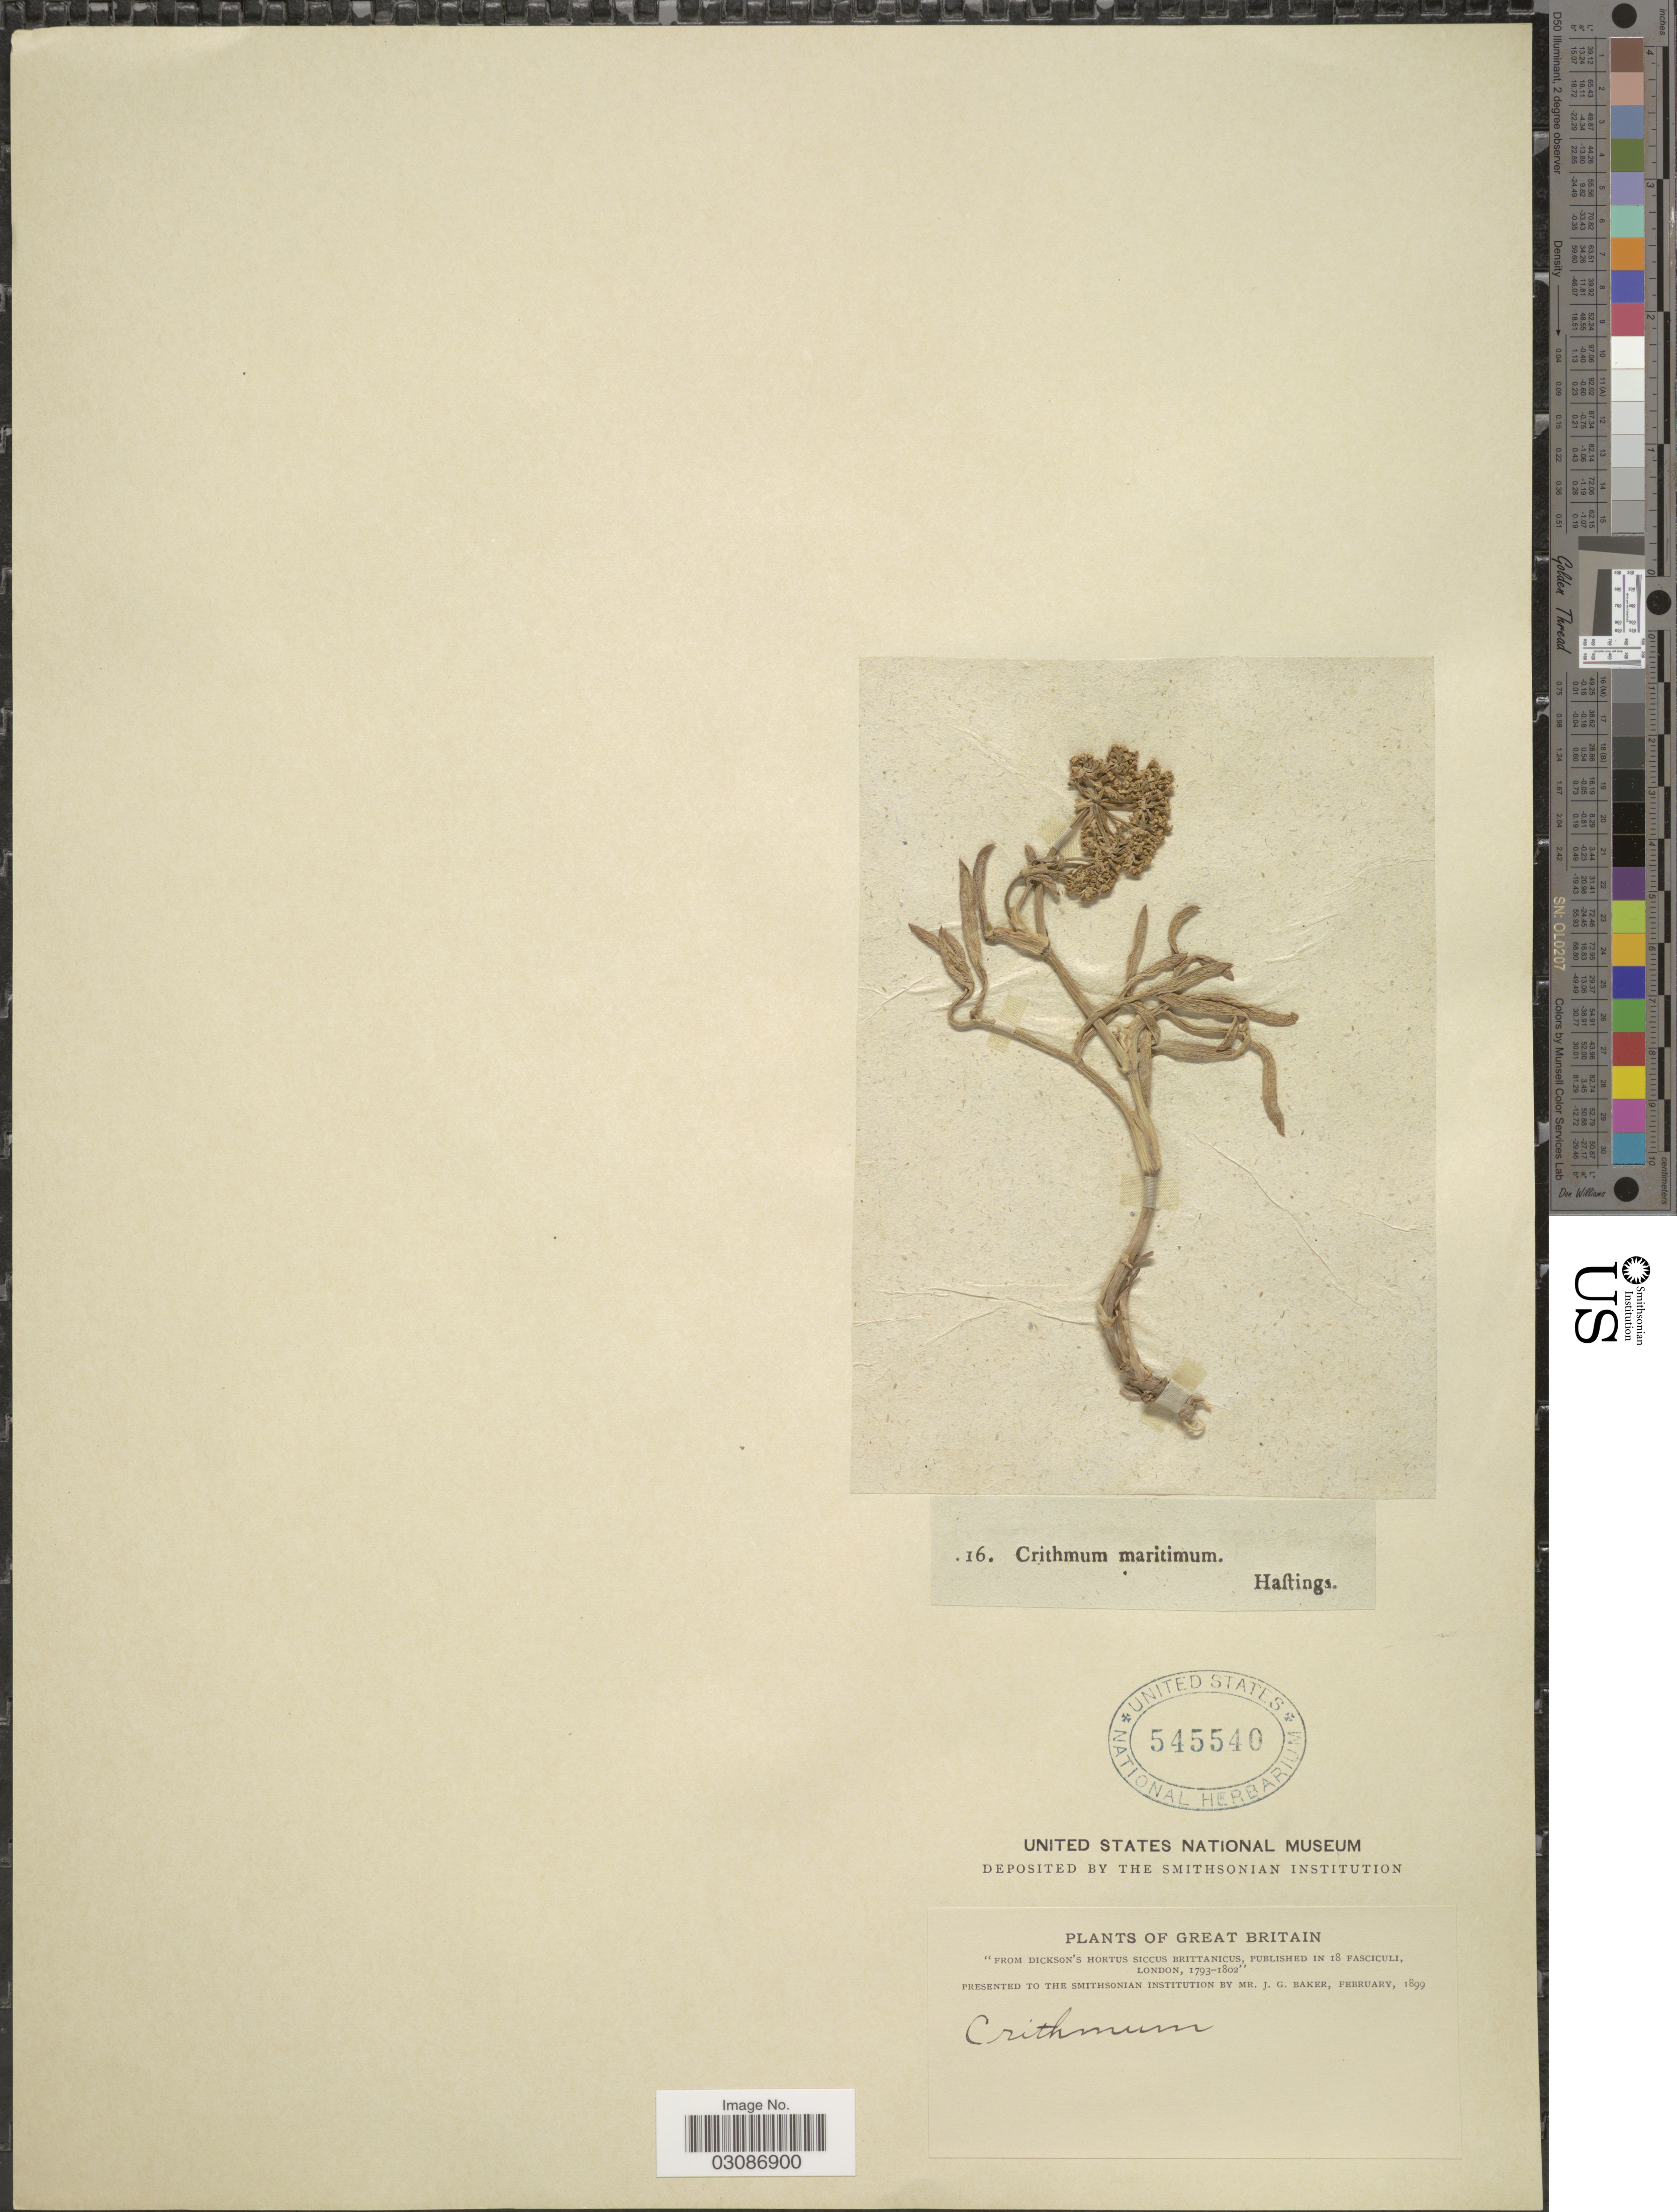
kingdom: Plantae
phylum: Tracheophyta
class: Magnoliopsida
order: Apiales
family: Apiaceae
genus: Crithmum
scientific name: Crithmum maritimum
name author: L.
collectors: J. G. Baker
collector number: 16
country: United Kingdom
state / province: England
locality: Great Britain. Hastings.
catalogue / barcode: US 545540